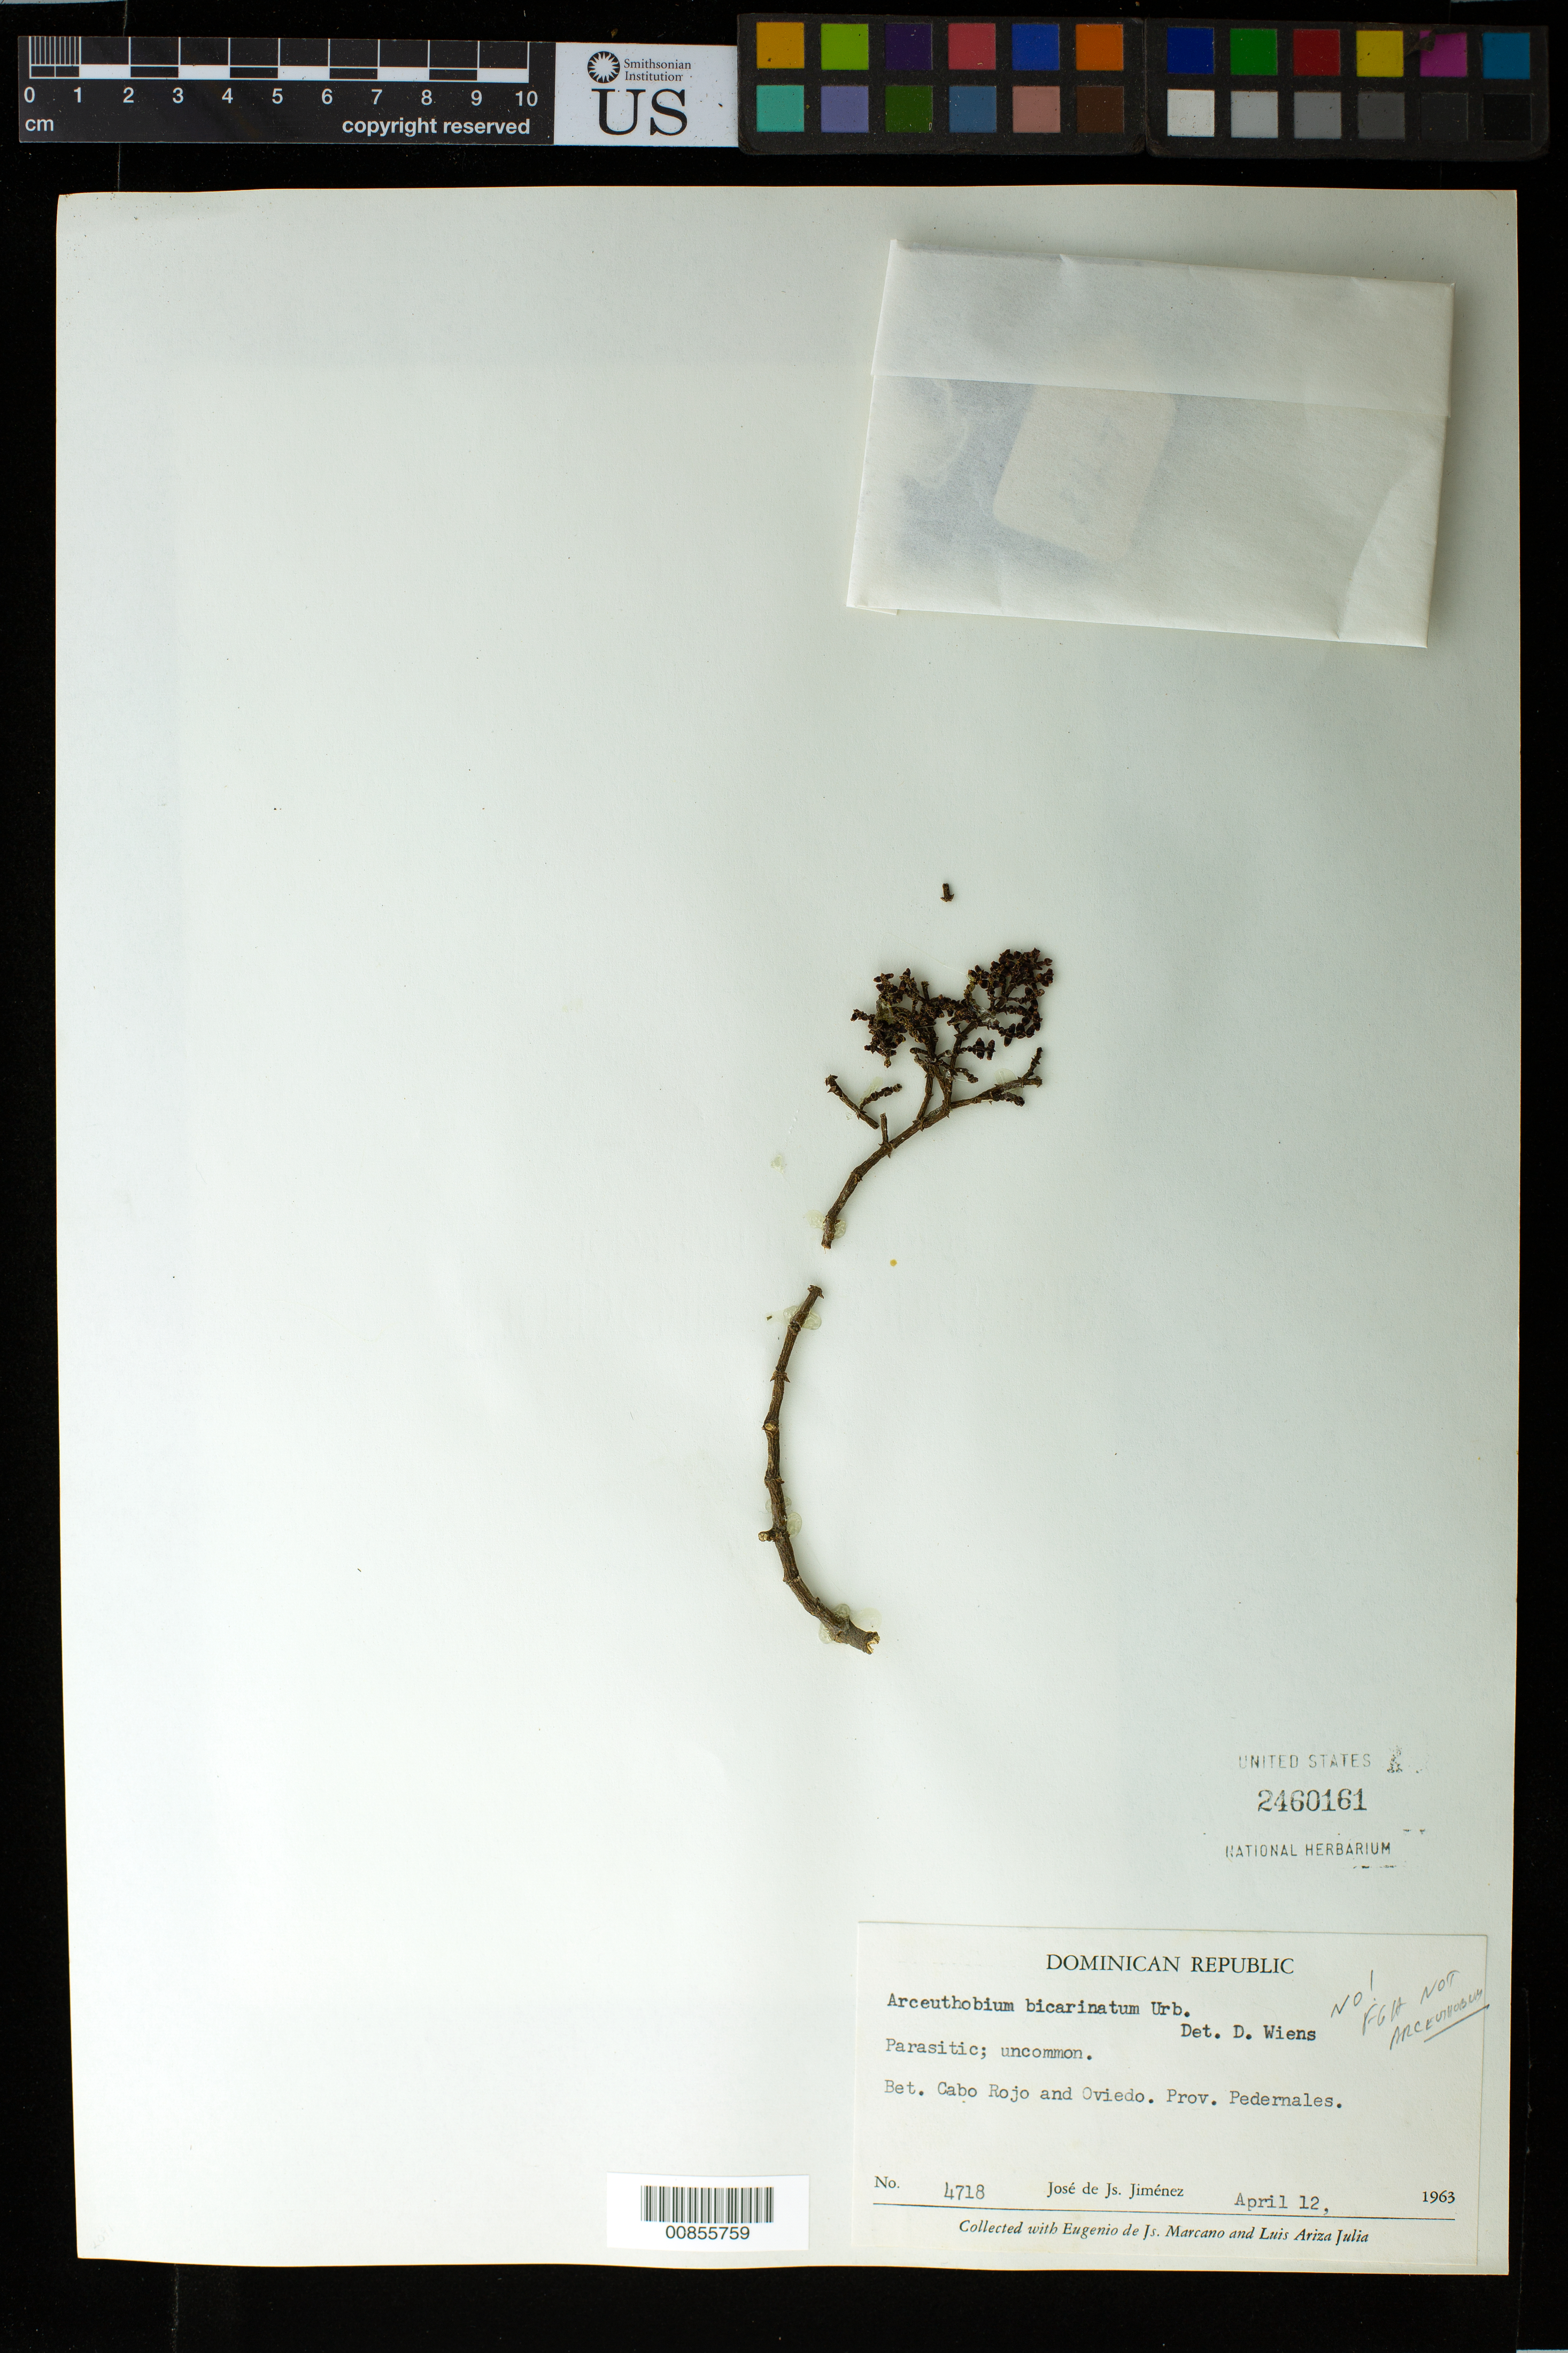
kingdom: Plantae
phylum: Tracheophyta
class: Magnoliopsida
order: Santalales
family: Viscaceae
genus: Arceuthobium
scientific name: Arceuthobium bicarinatum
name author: Urb.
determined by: Wiens, D.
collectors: J. J. Jiménez Almonte, E. J. Marcano F. & L. Ariza-Julia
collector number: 4718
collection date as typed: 12 Apr 1963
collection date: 1963-04-12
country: Dominican Republic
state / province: Pedernales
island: Hispaniola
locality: Between Cabo Rojo and Oviedo.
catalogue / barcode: US 2460161